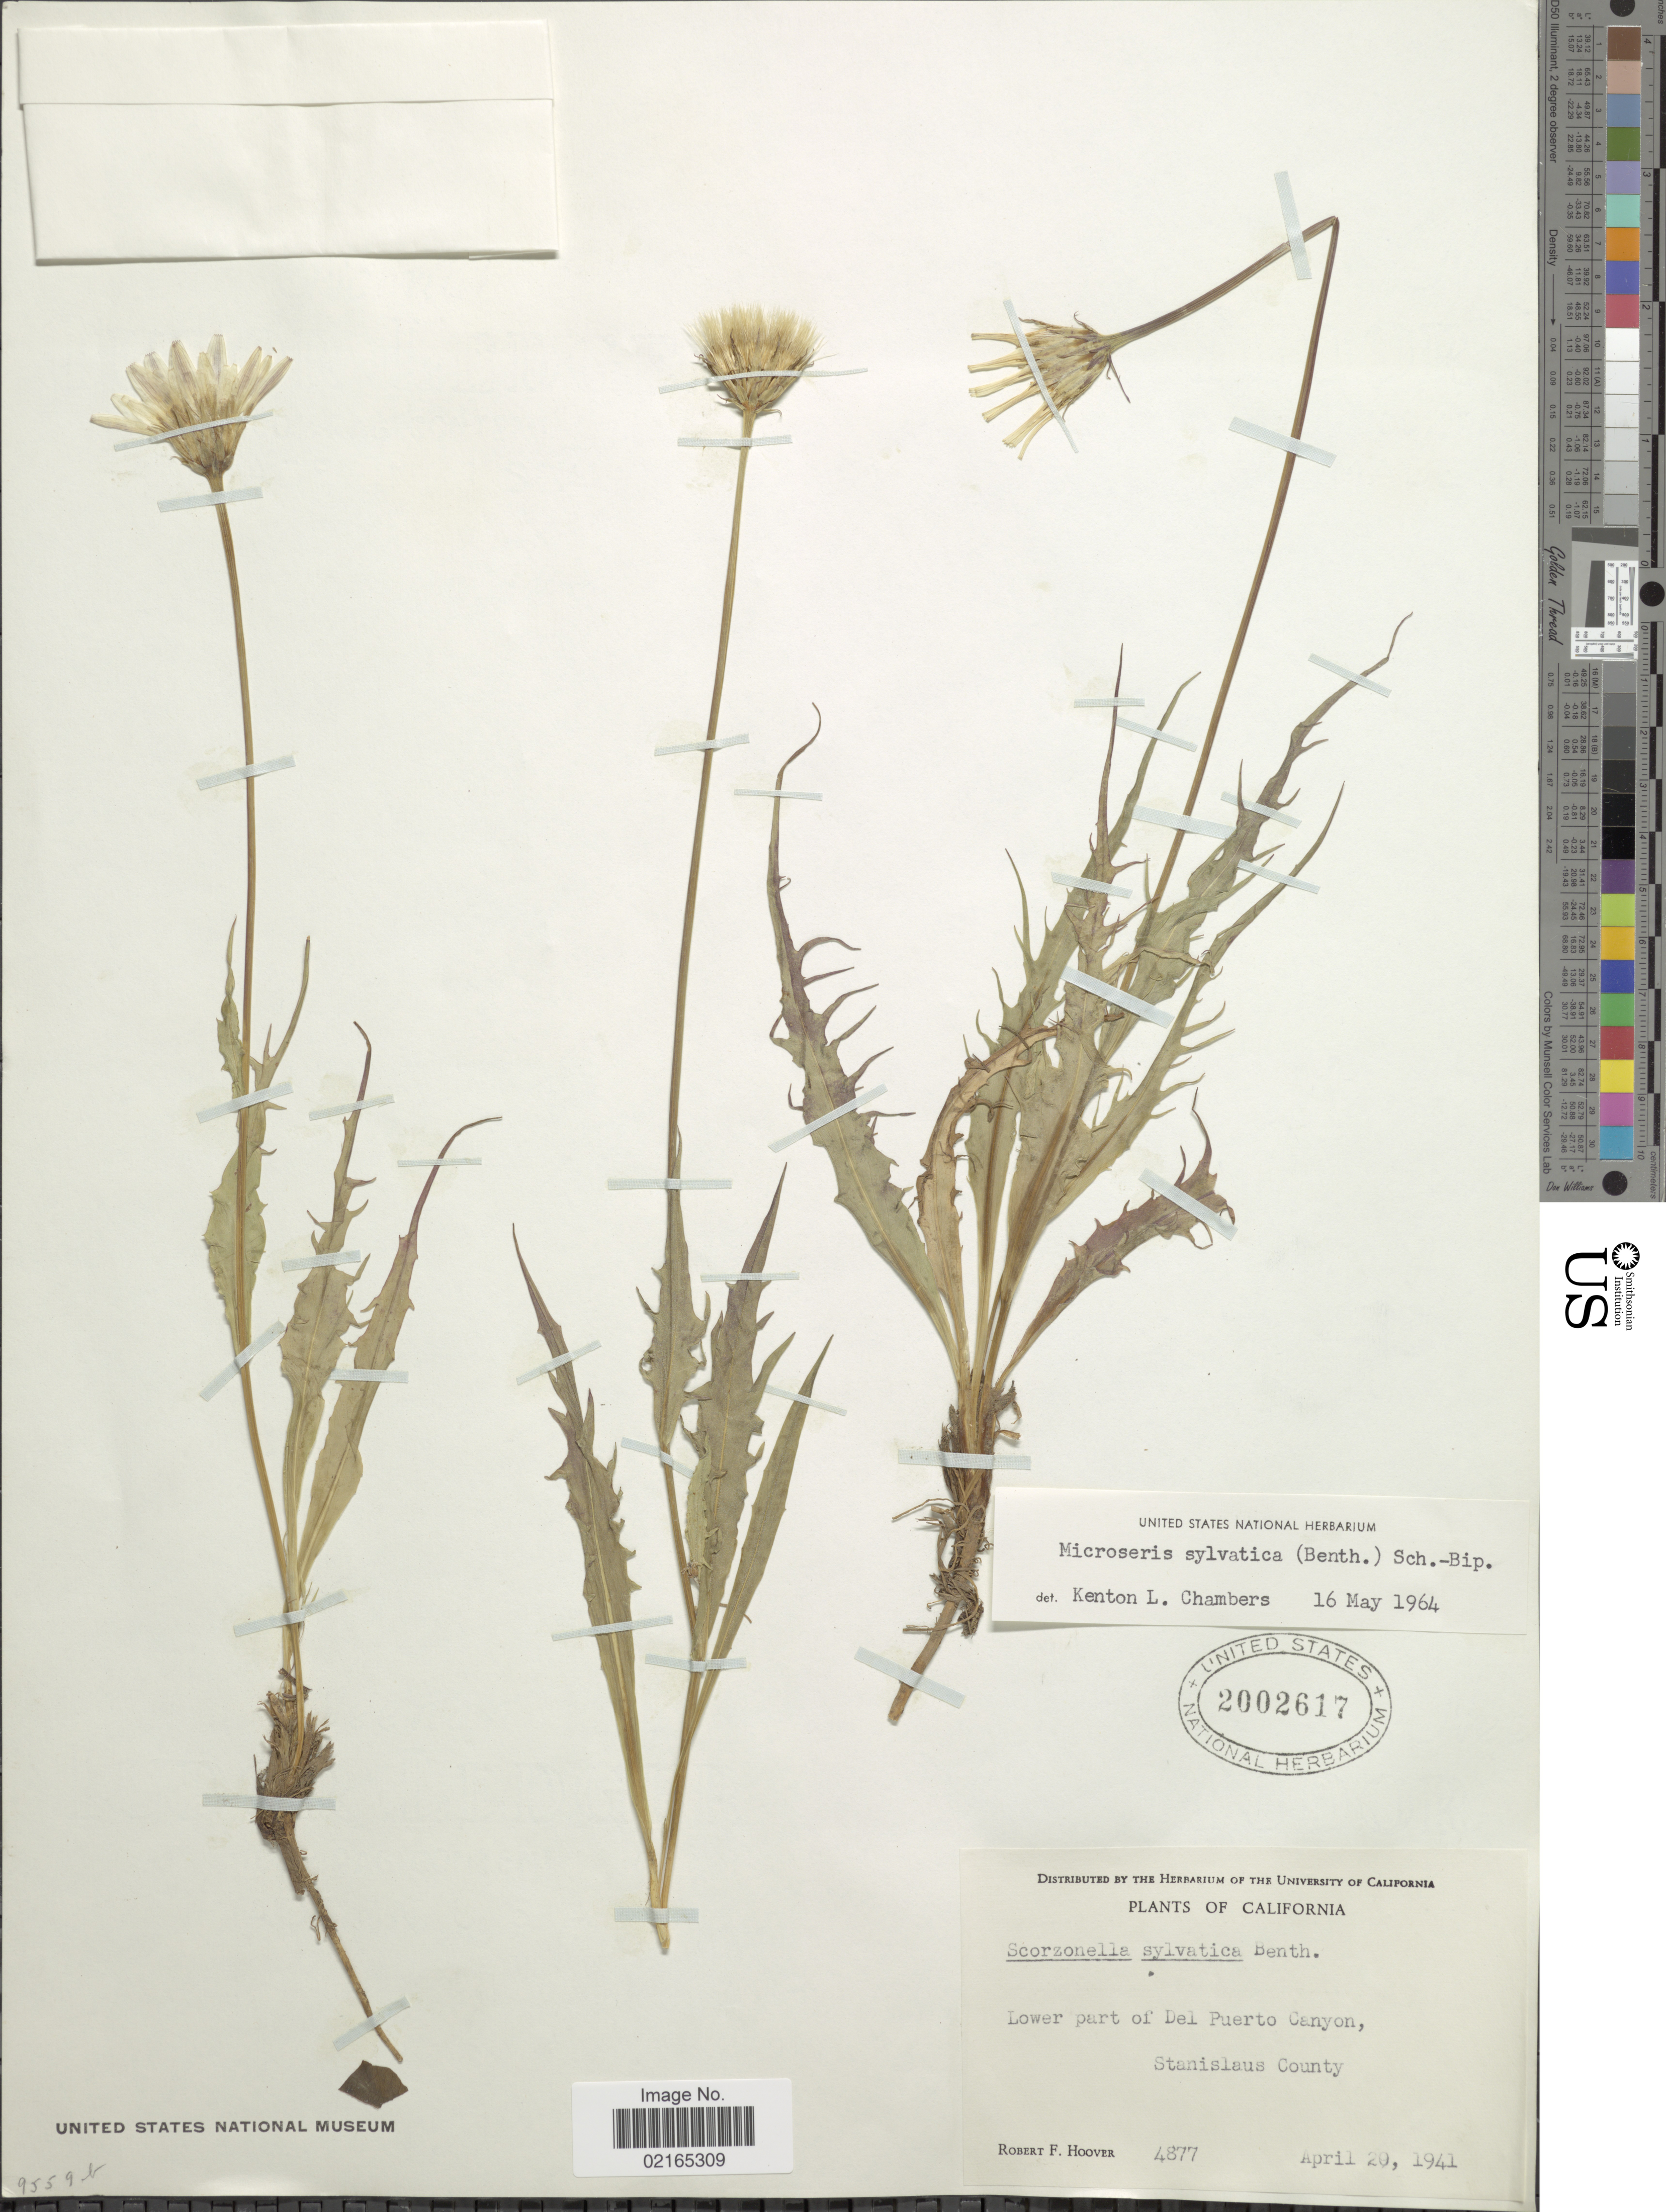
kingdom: Plantae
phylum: Tracheophyta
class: Magnoliopsida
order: Asterales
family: Asteraceae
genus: Microseris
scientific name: Microseris sylvatica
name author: (Benth.) Sch. Bip.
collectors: R. F. Hoover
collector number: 4877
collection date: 1941-04-20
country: United States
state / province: California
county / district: Stanislaus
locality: Lower part of Del Puerto Canyon, Stanislaus County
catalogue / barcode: US 2002617